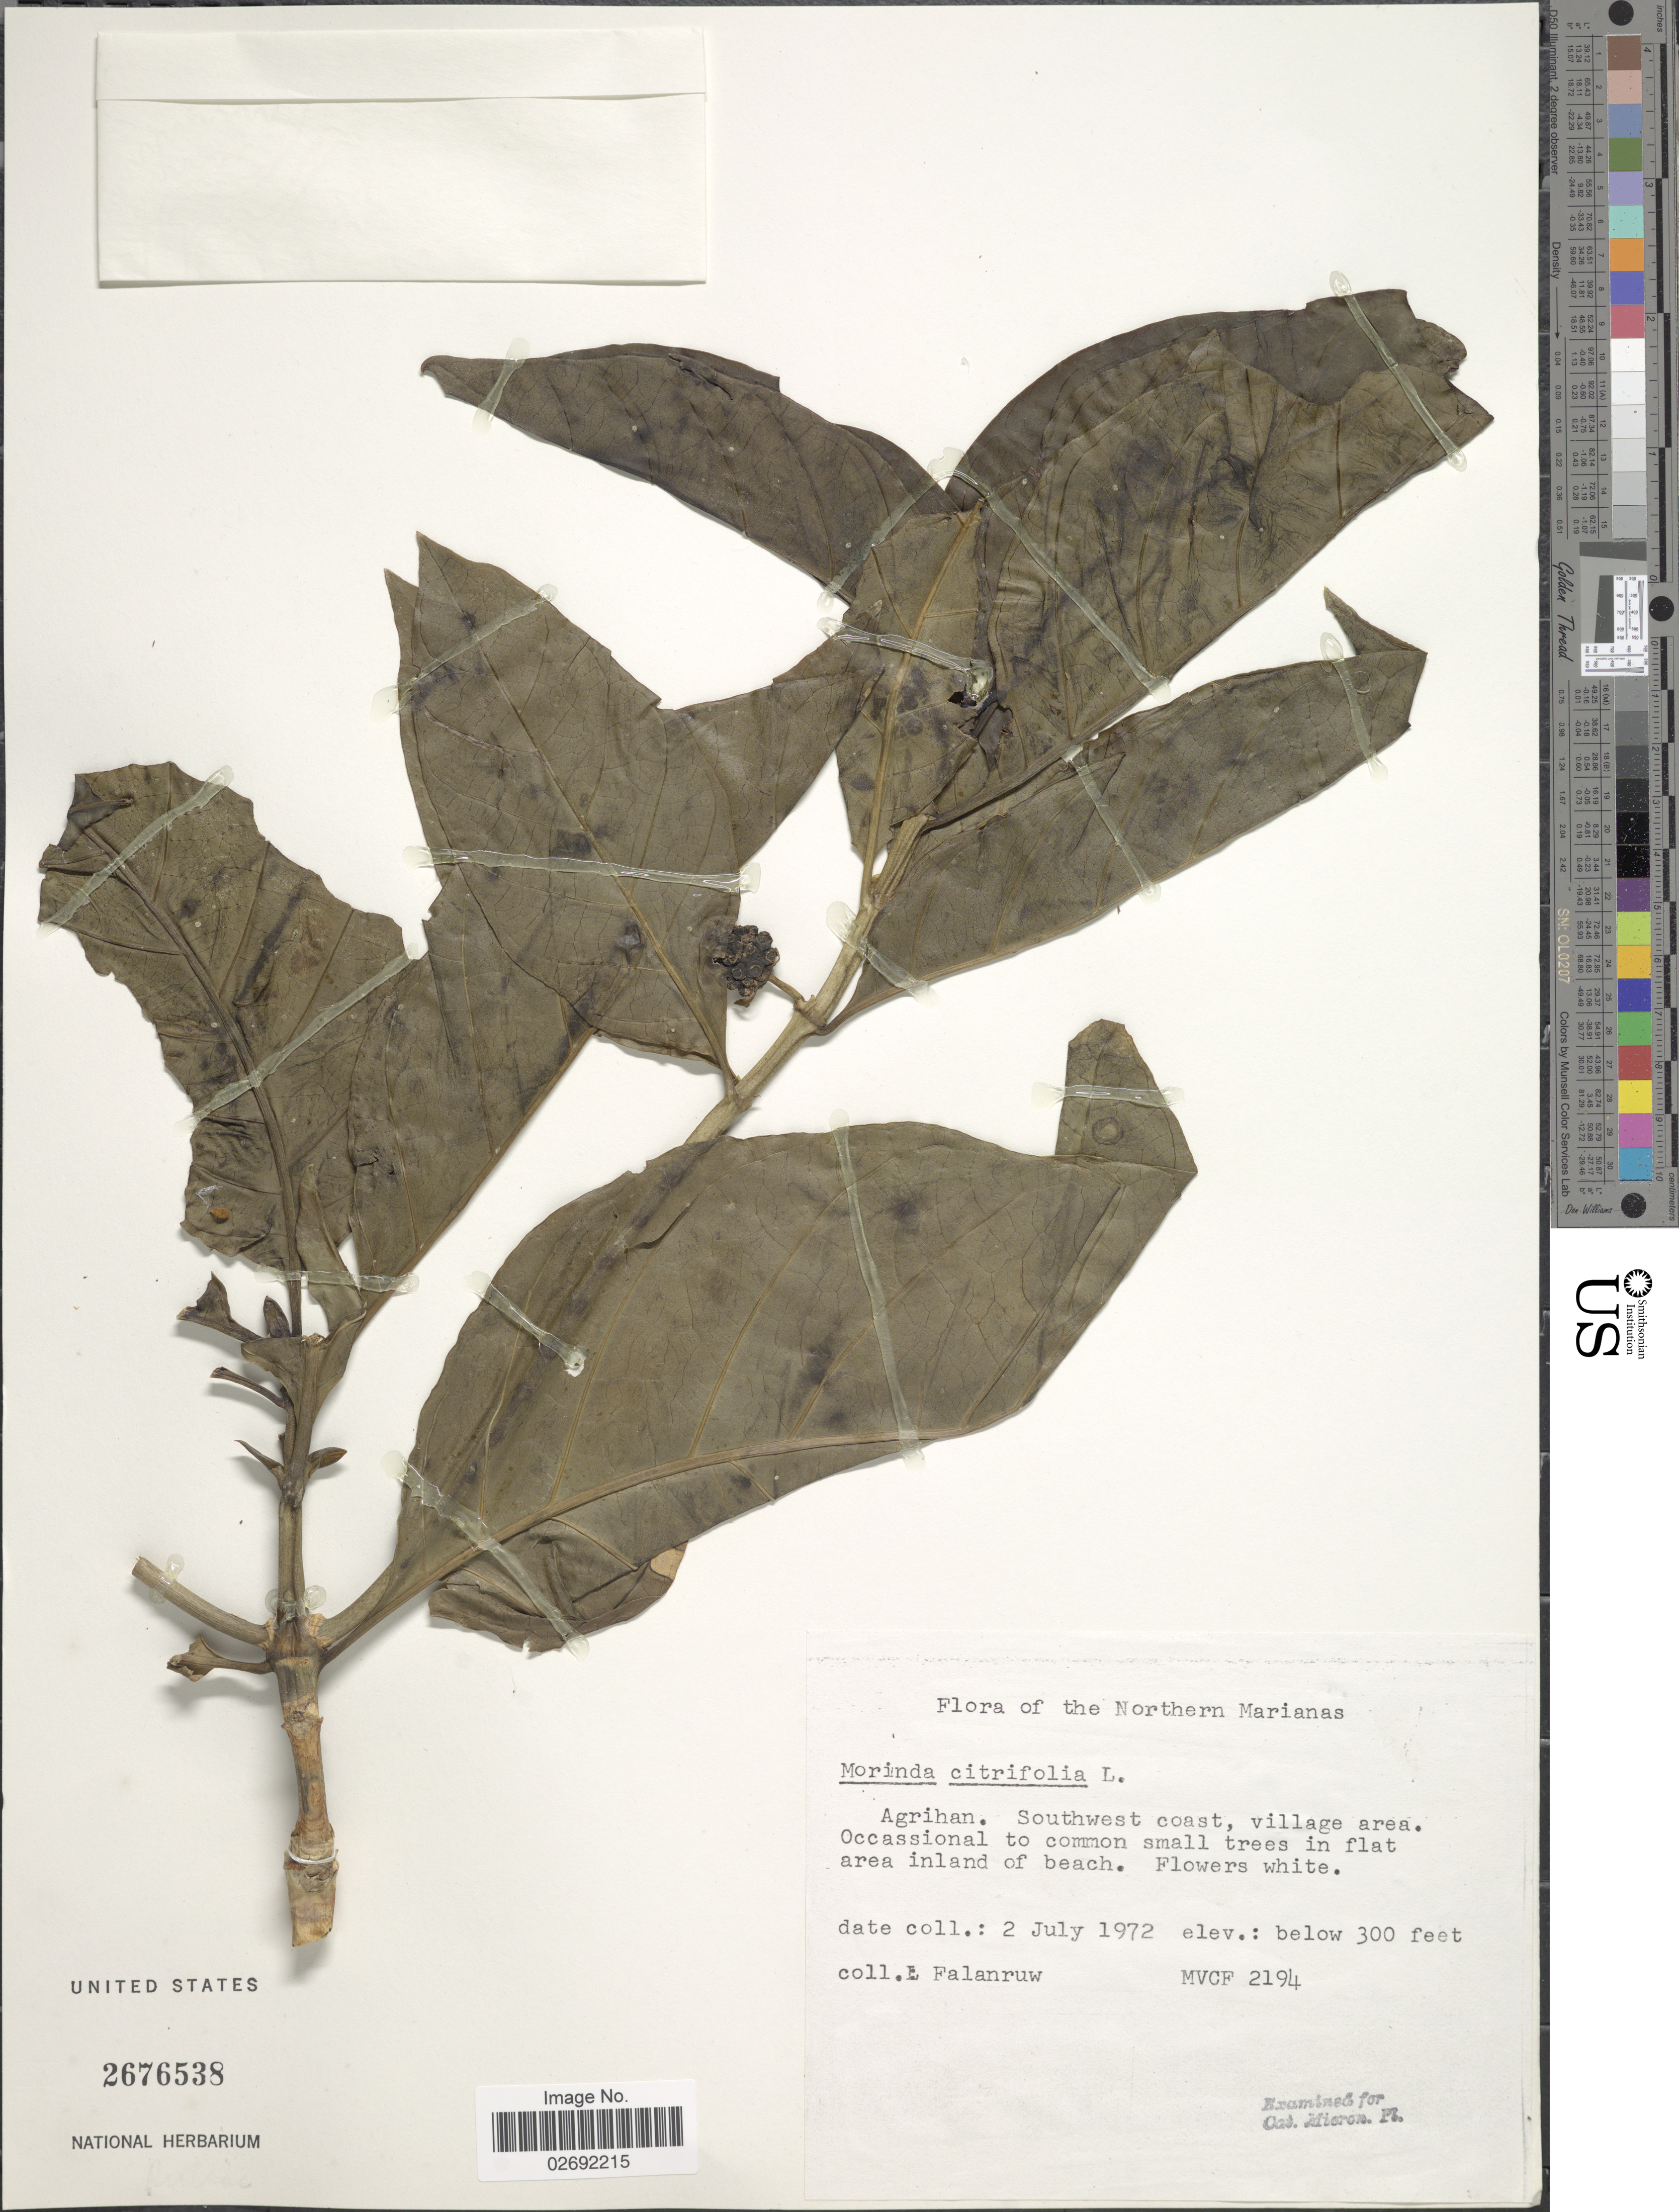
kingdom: Plantae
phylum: Tracheophyta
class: Magnoliopsida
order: Gentianales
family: Rubiaceae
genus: Morinda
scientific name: Morinda citrifolia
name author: L.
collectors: L. Falanruw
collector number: MVCF 2194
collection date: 1972-07-02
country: Northern Mariana Islands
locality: Agrihan. Southwest coast, village area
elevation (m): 91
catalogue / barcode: US 2676538